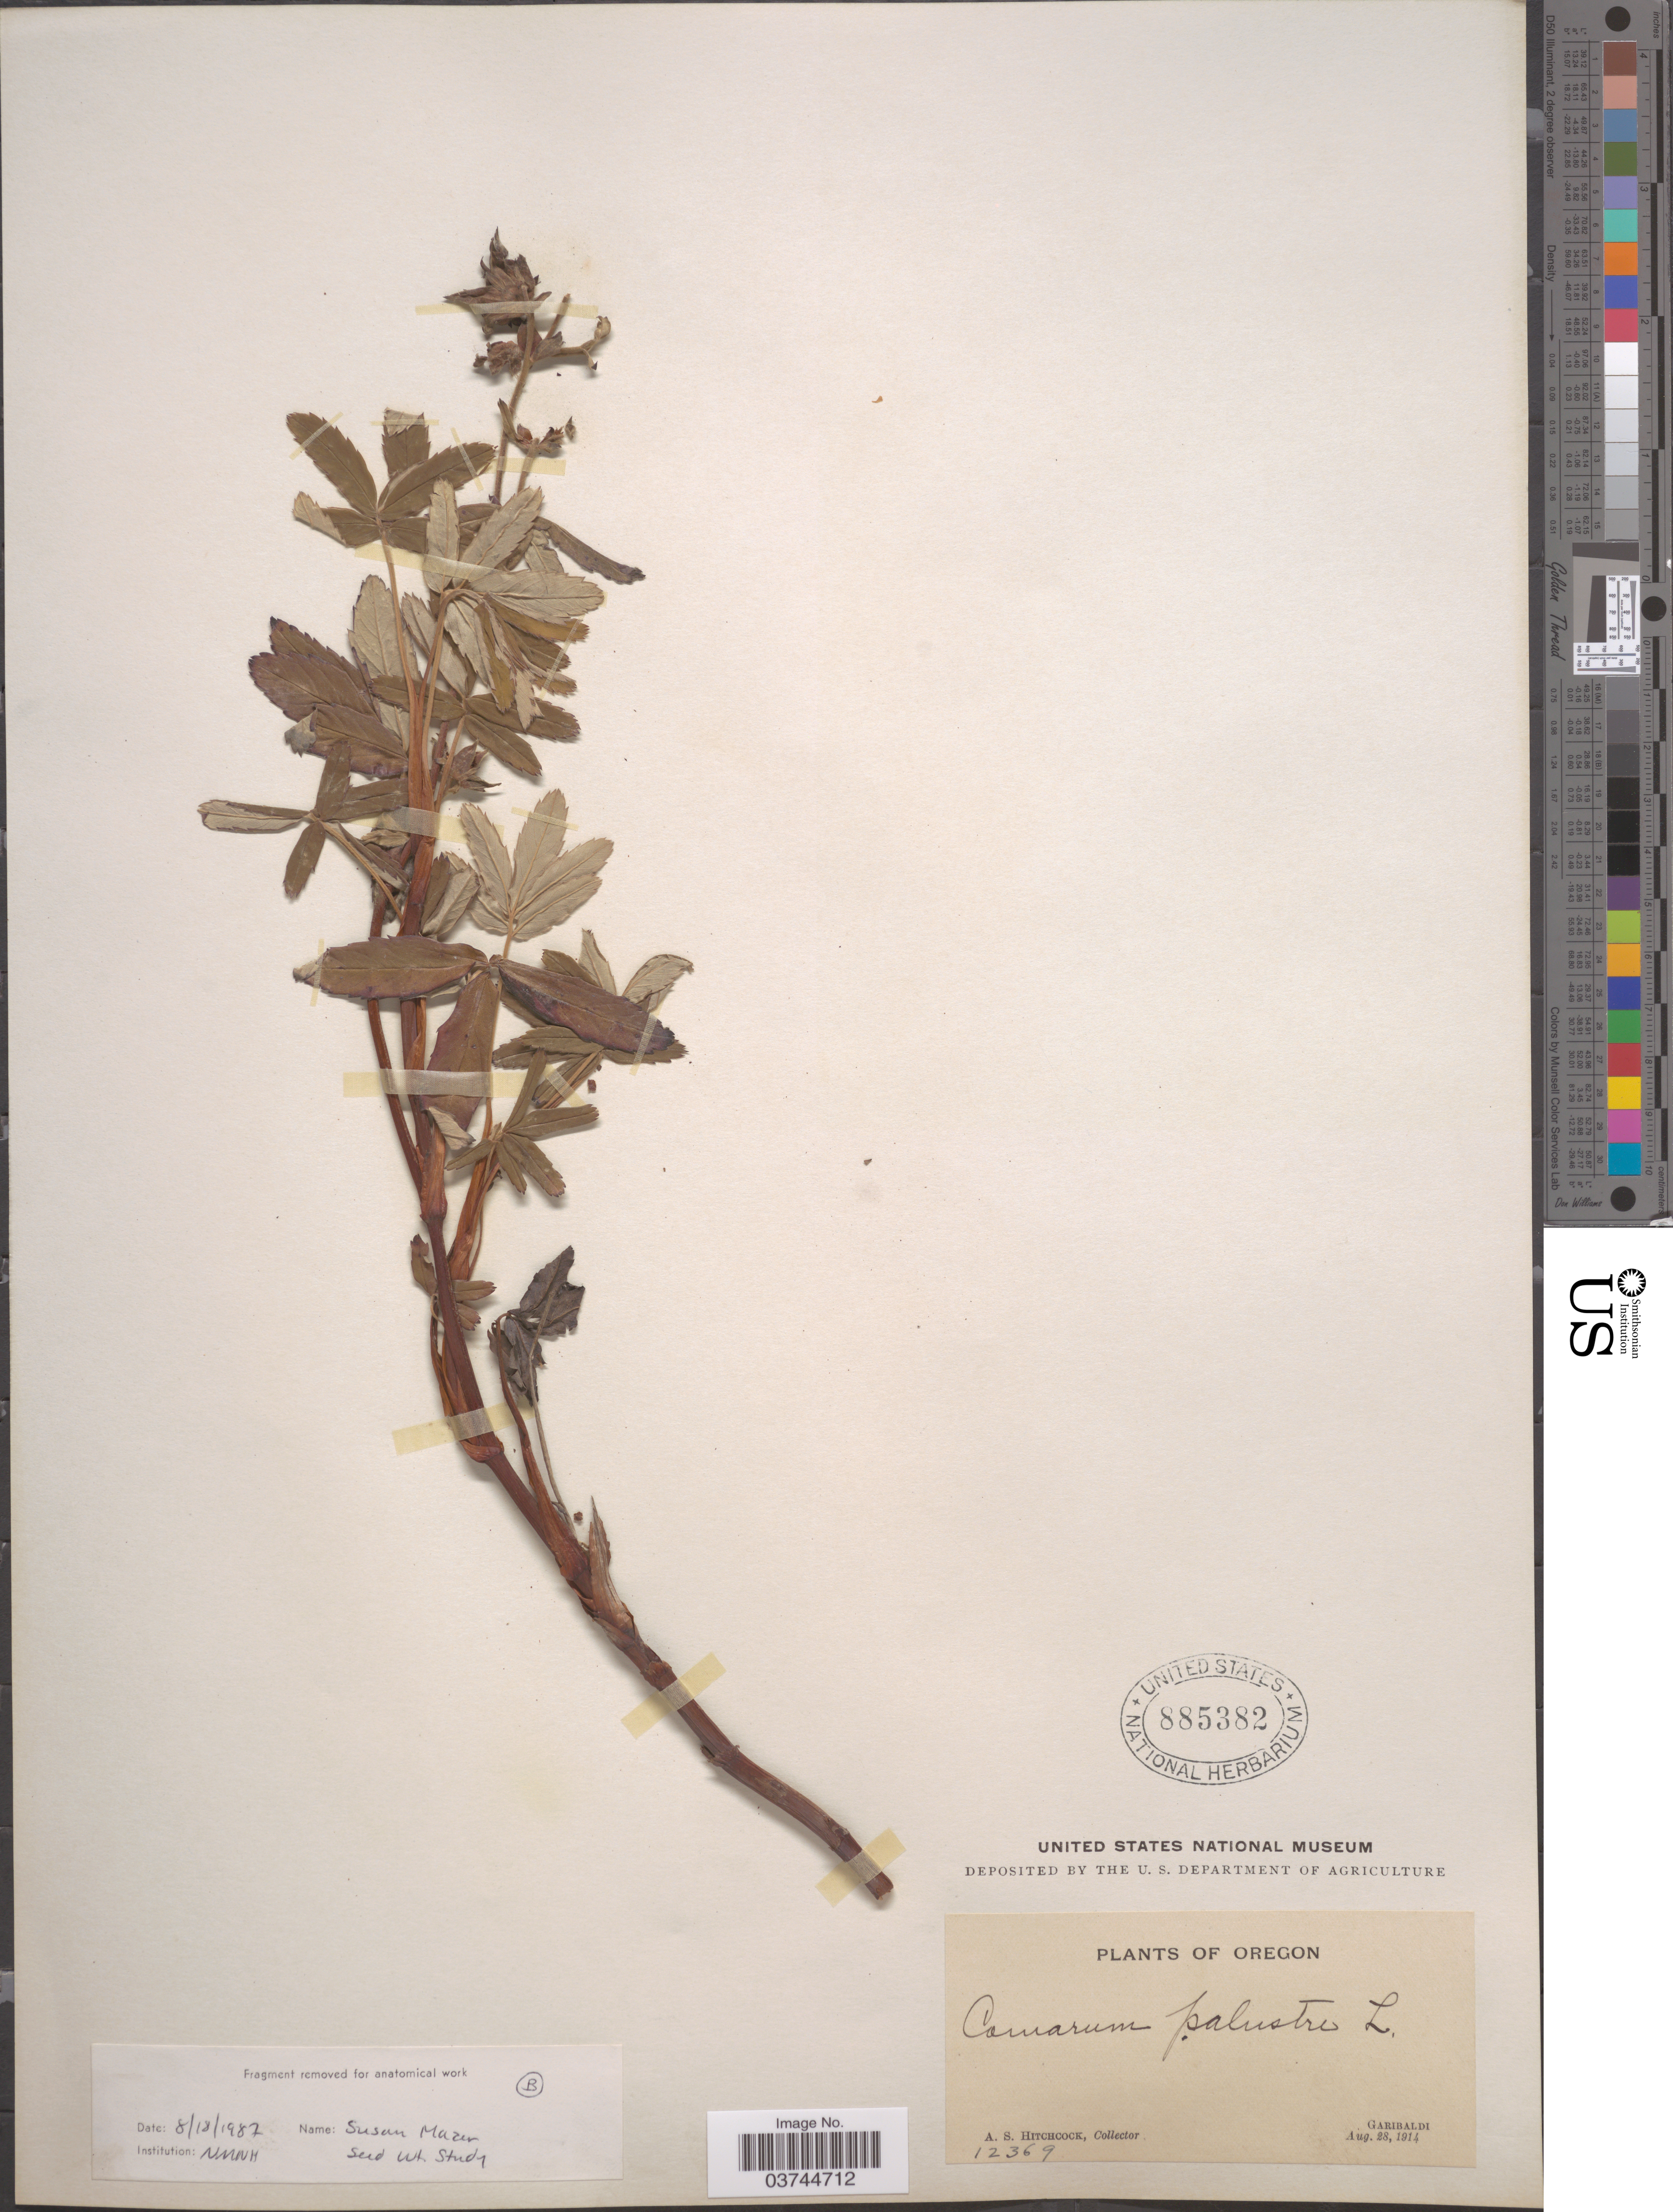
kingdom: Plantae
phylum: Tracheophyta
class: Magnoliopsida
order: Rosales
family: Rosaceae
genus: Comarum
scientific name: Comarum palustre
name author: L.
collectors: A. S. Hitchcock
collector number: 12369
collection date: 1914-08-28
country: United States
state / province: Oregon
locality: Garibaldi.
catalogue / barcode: US 885382